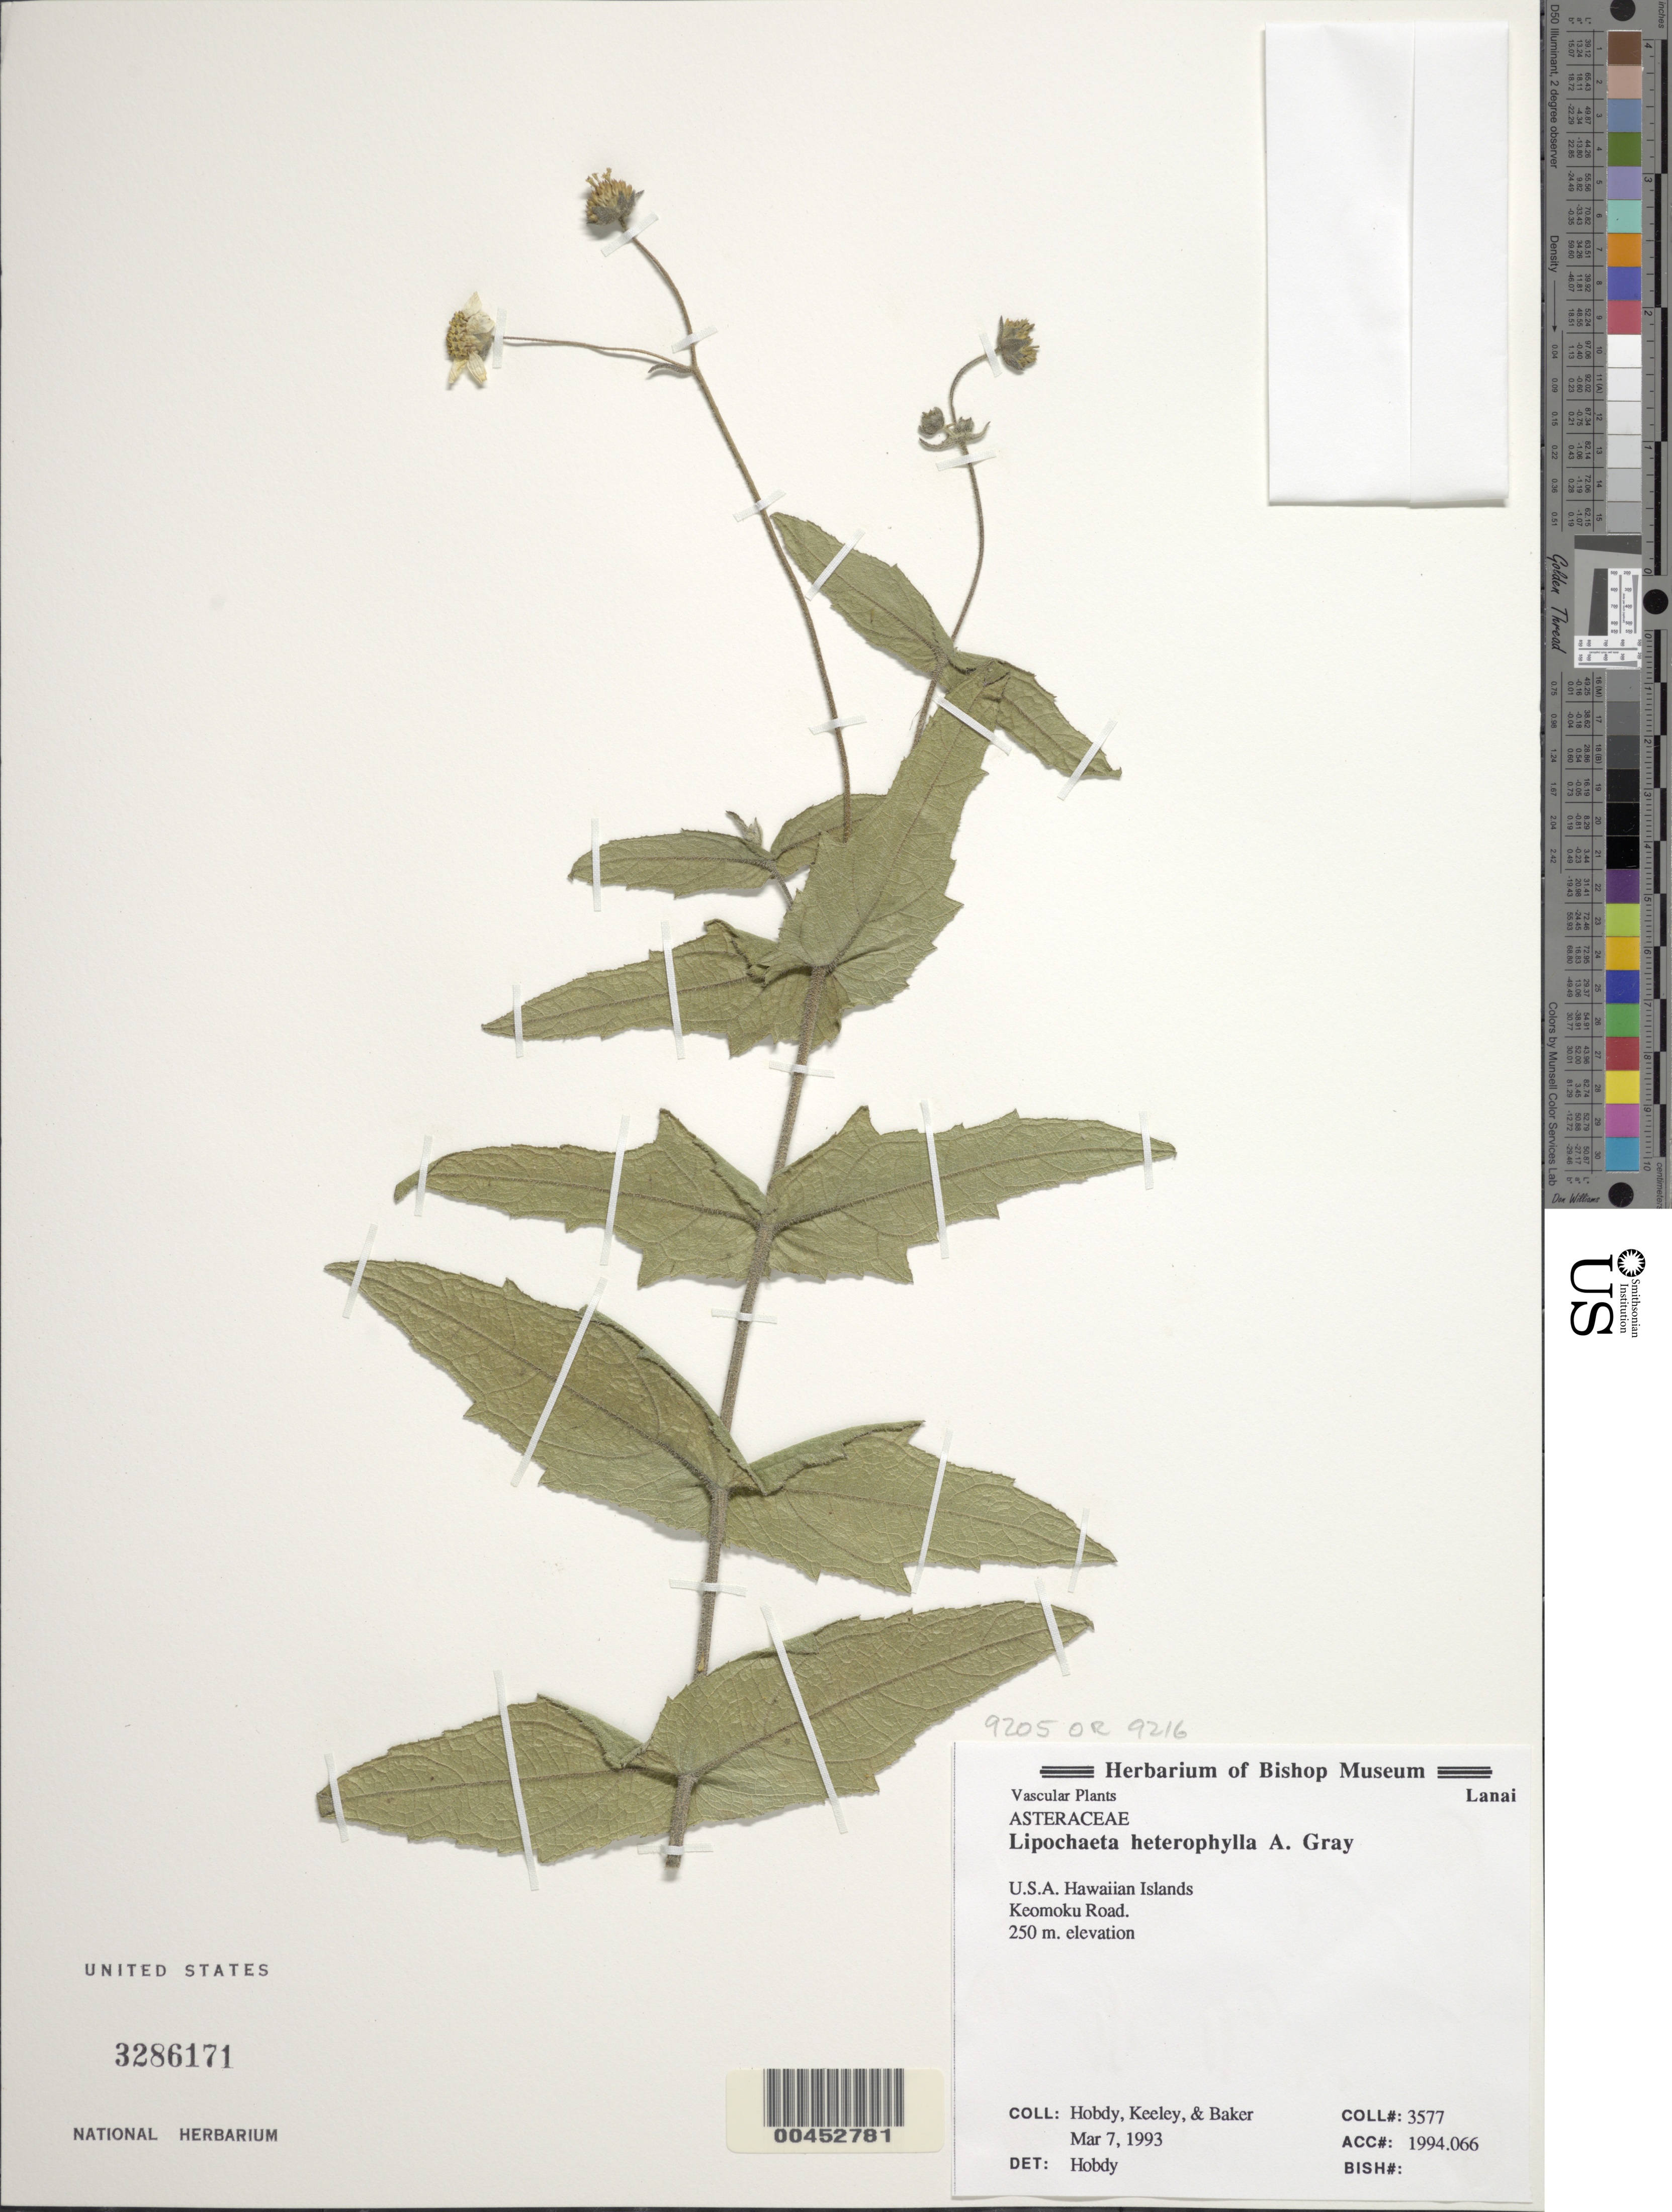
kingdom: Plantae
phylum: Tracheophyta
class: Magnoliopsida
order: Asterales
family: Asteraceae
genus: Lipochaeta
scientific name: Lipochaeta heterophylla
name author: A. Gray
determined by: Hobdy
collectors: R. Hobdy, -. Keeley & -- Baker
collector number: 3577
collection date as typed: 7 Mar 1993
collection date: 1993-03-07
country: United States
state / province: Hawaii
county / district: Maui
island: Lana'i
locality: Keomoku Rd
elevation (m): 250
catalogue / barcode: US 3286171